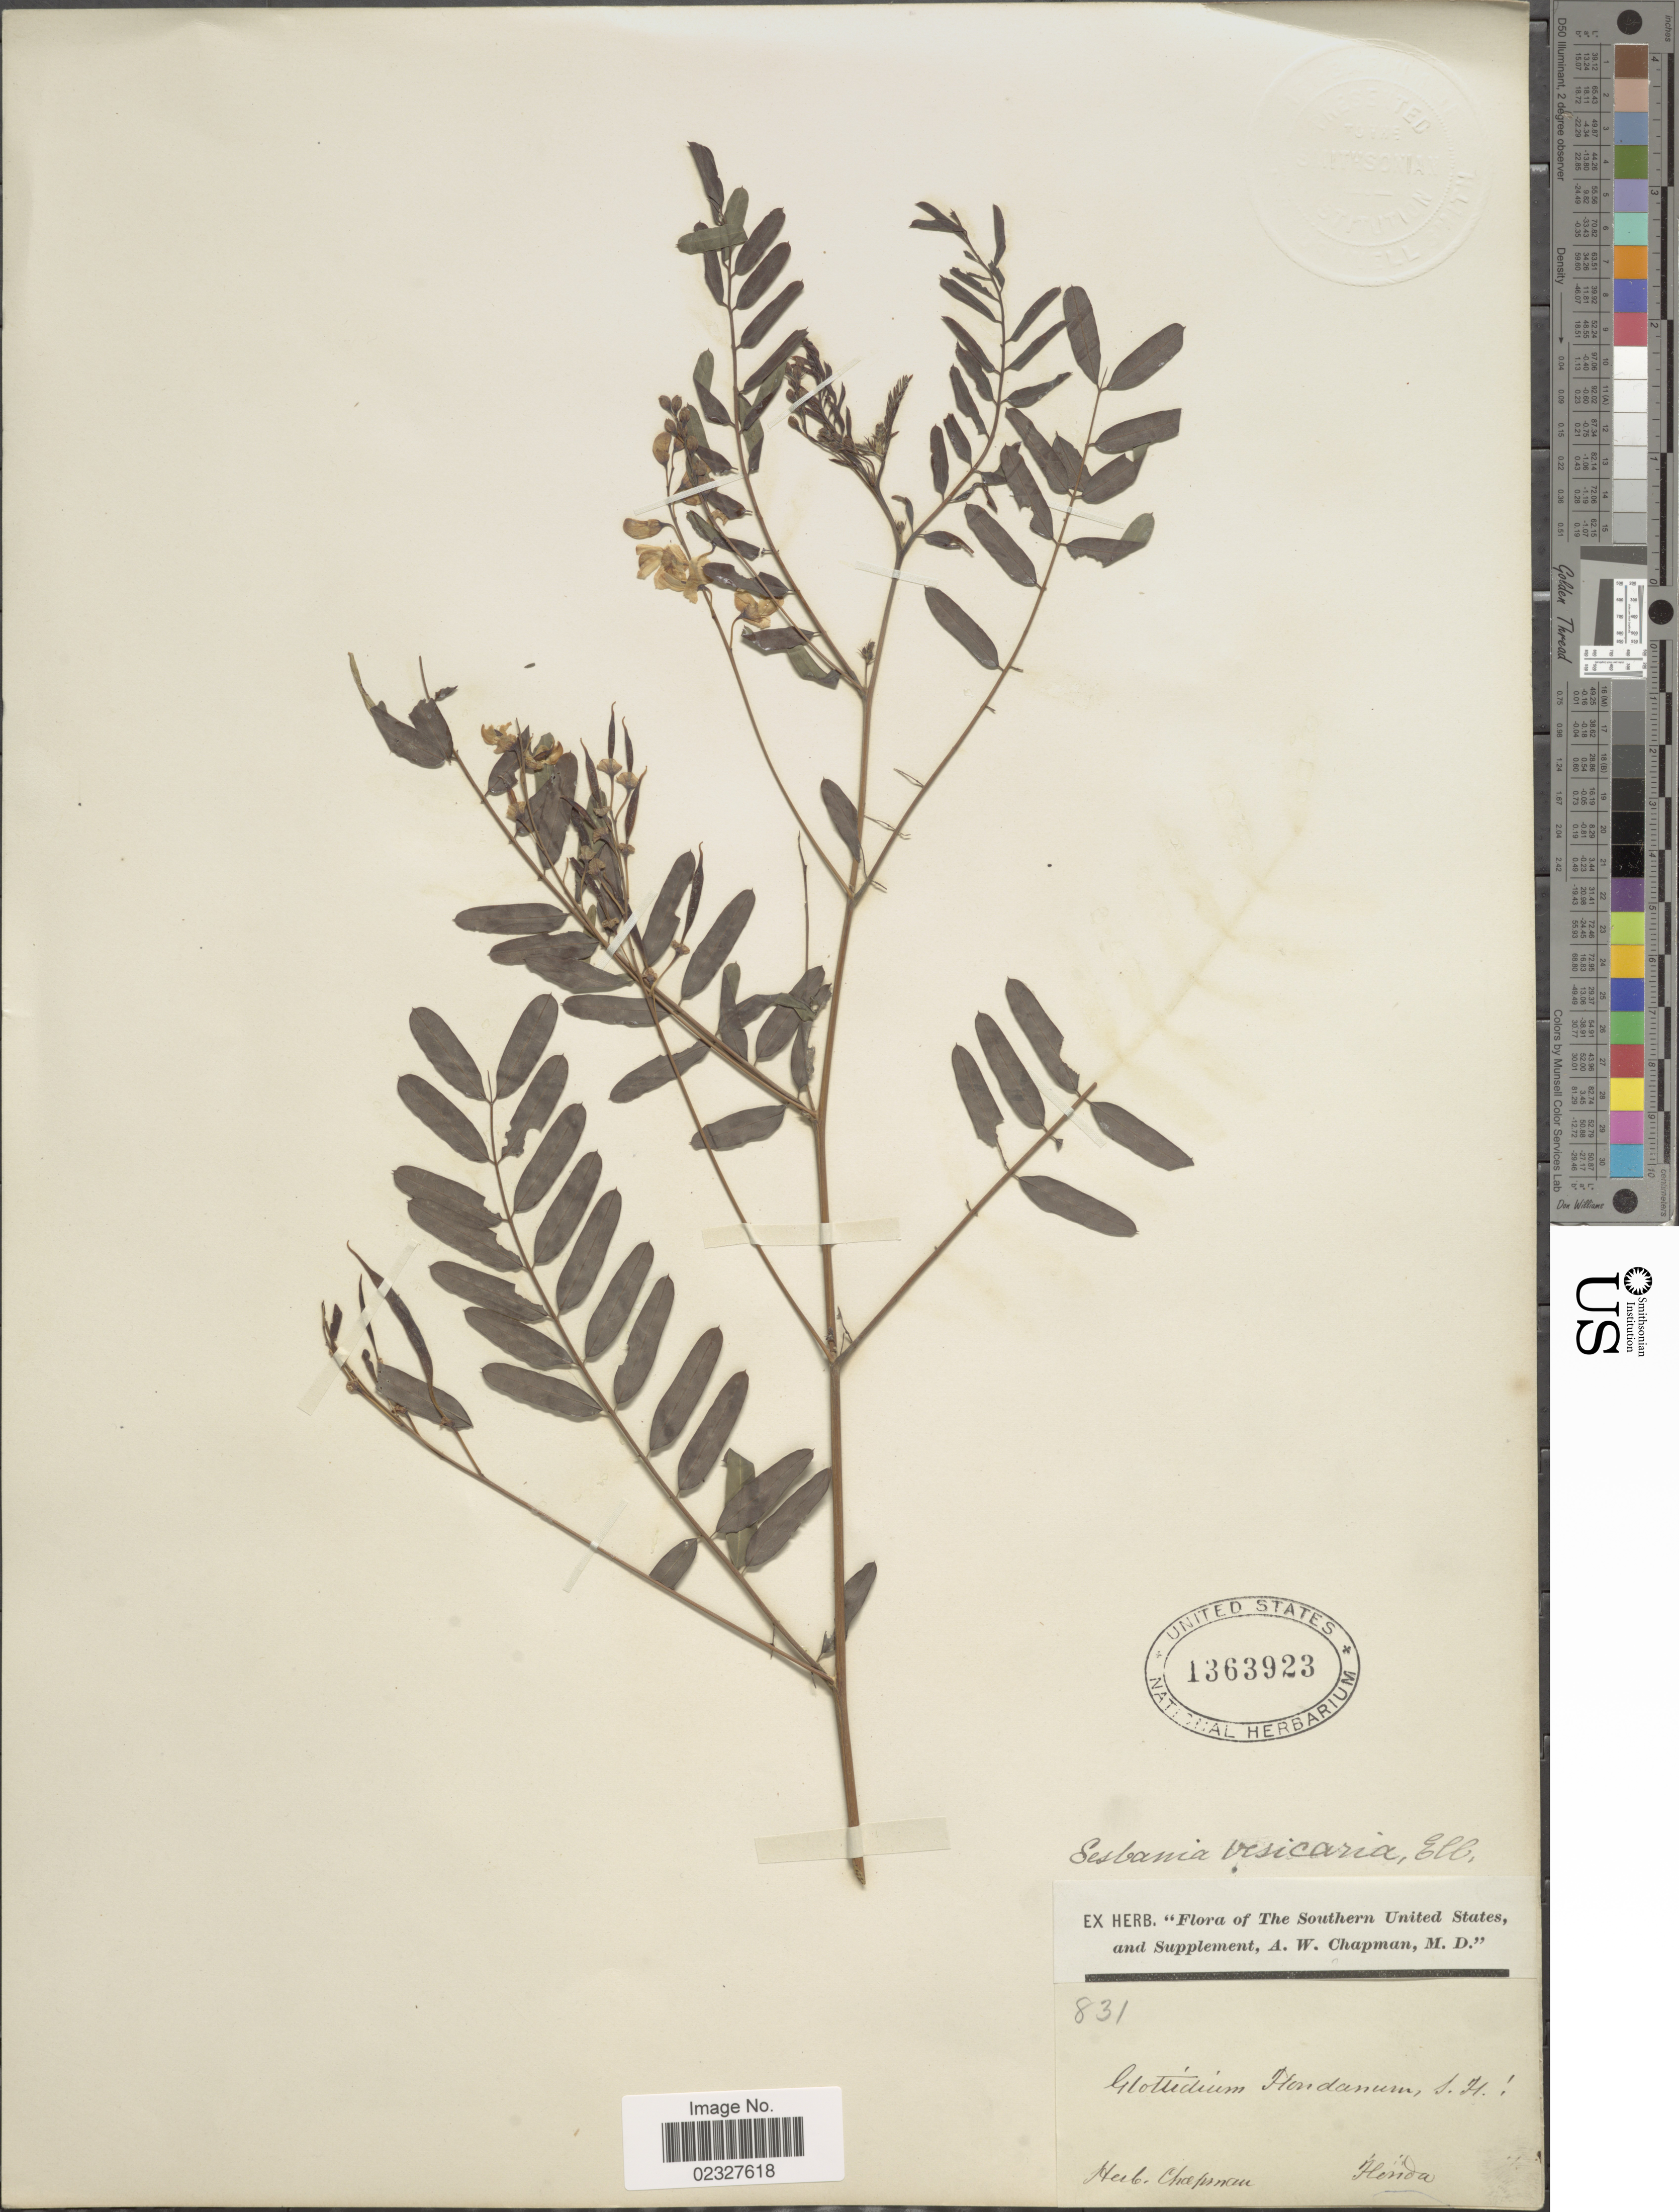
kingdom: Plantae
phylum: Tracheophyta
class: Magnoliopsida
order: Fabales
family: Fabaceae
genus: Sesbania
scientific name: Sesbania vesicaria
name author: (Jacq.) Elliott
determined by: Strong, Mark T., (BOT), Smithsonian Institution - National Museum of Natural History (UNITED STATES)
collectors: ex herb. Chapman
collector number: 831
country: United States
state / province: Florida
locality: Southern United States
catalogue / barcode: US 1363923